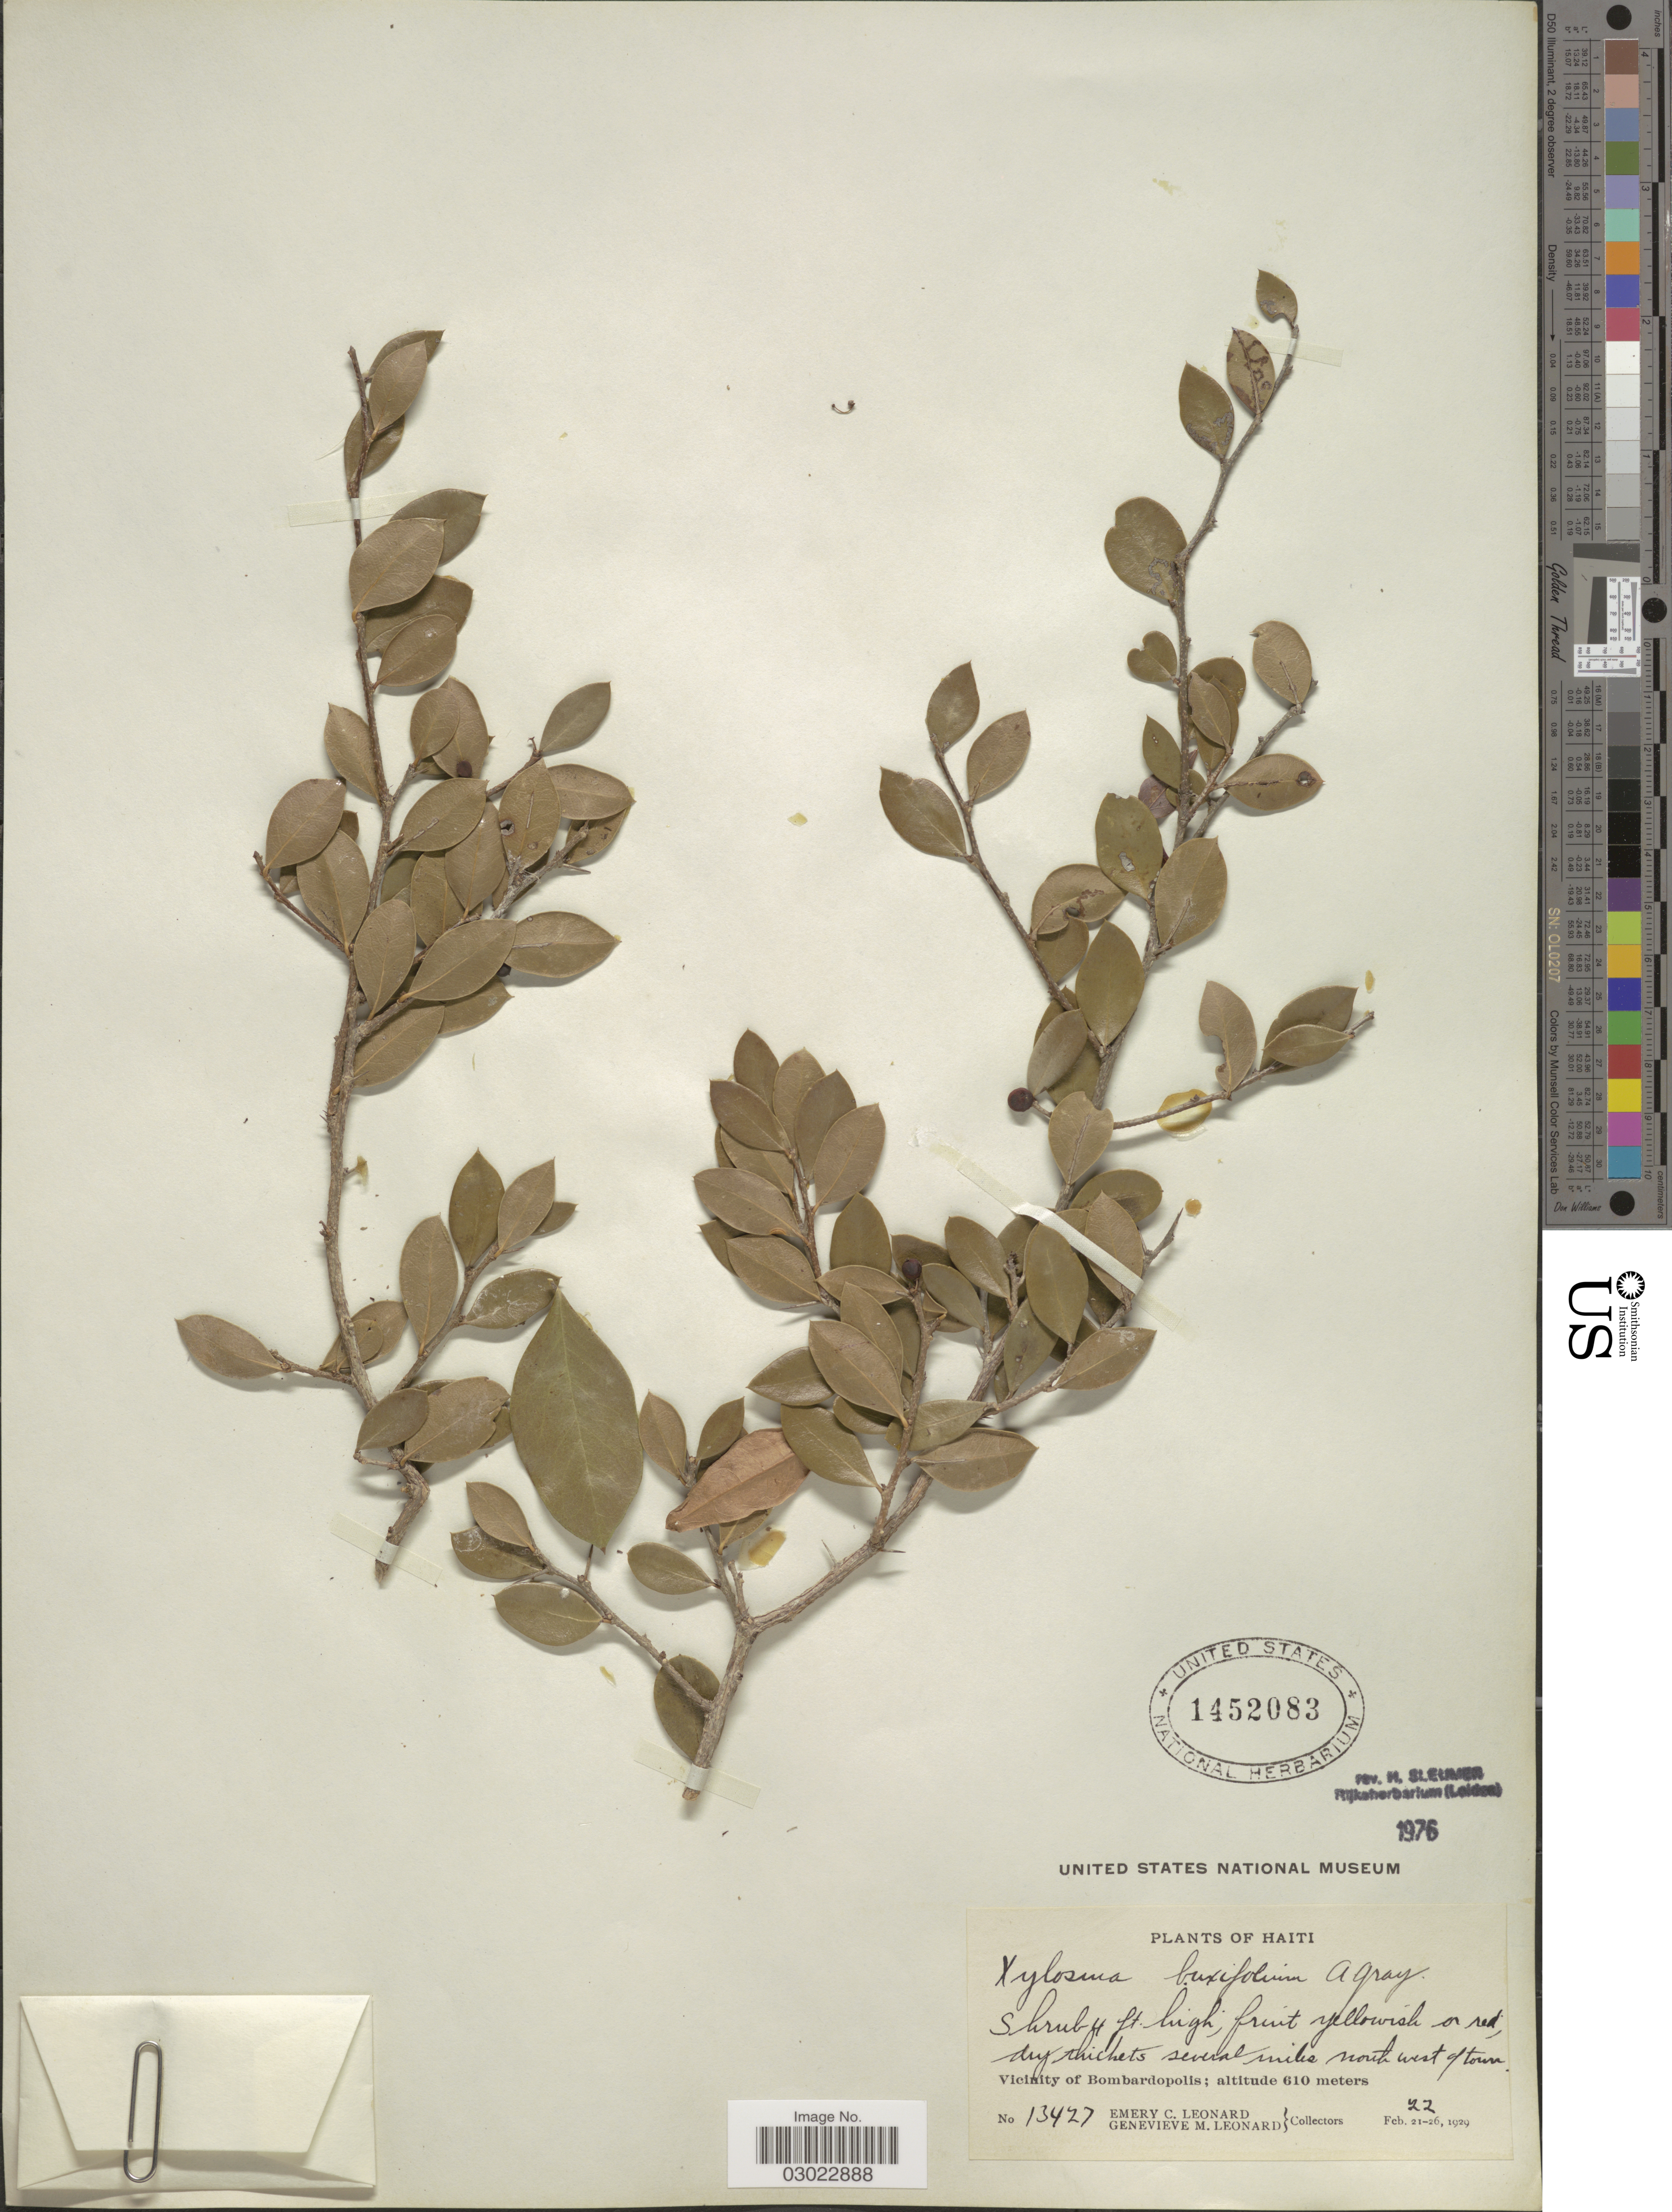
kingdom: Plantae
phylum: Tracheophyta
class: Magnoliopsida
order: Malpighiales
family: Salicaceae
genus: Xylosma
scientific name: Xylosma buxifolia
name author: A. Gray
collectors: E. C. Leonard & G. M. Leonard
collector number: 13427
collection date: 1929-02-22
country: Haiti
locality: Several miles north west of town. Vicinity of Bombardopolis.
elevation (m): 610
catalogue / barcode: US 1452083